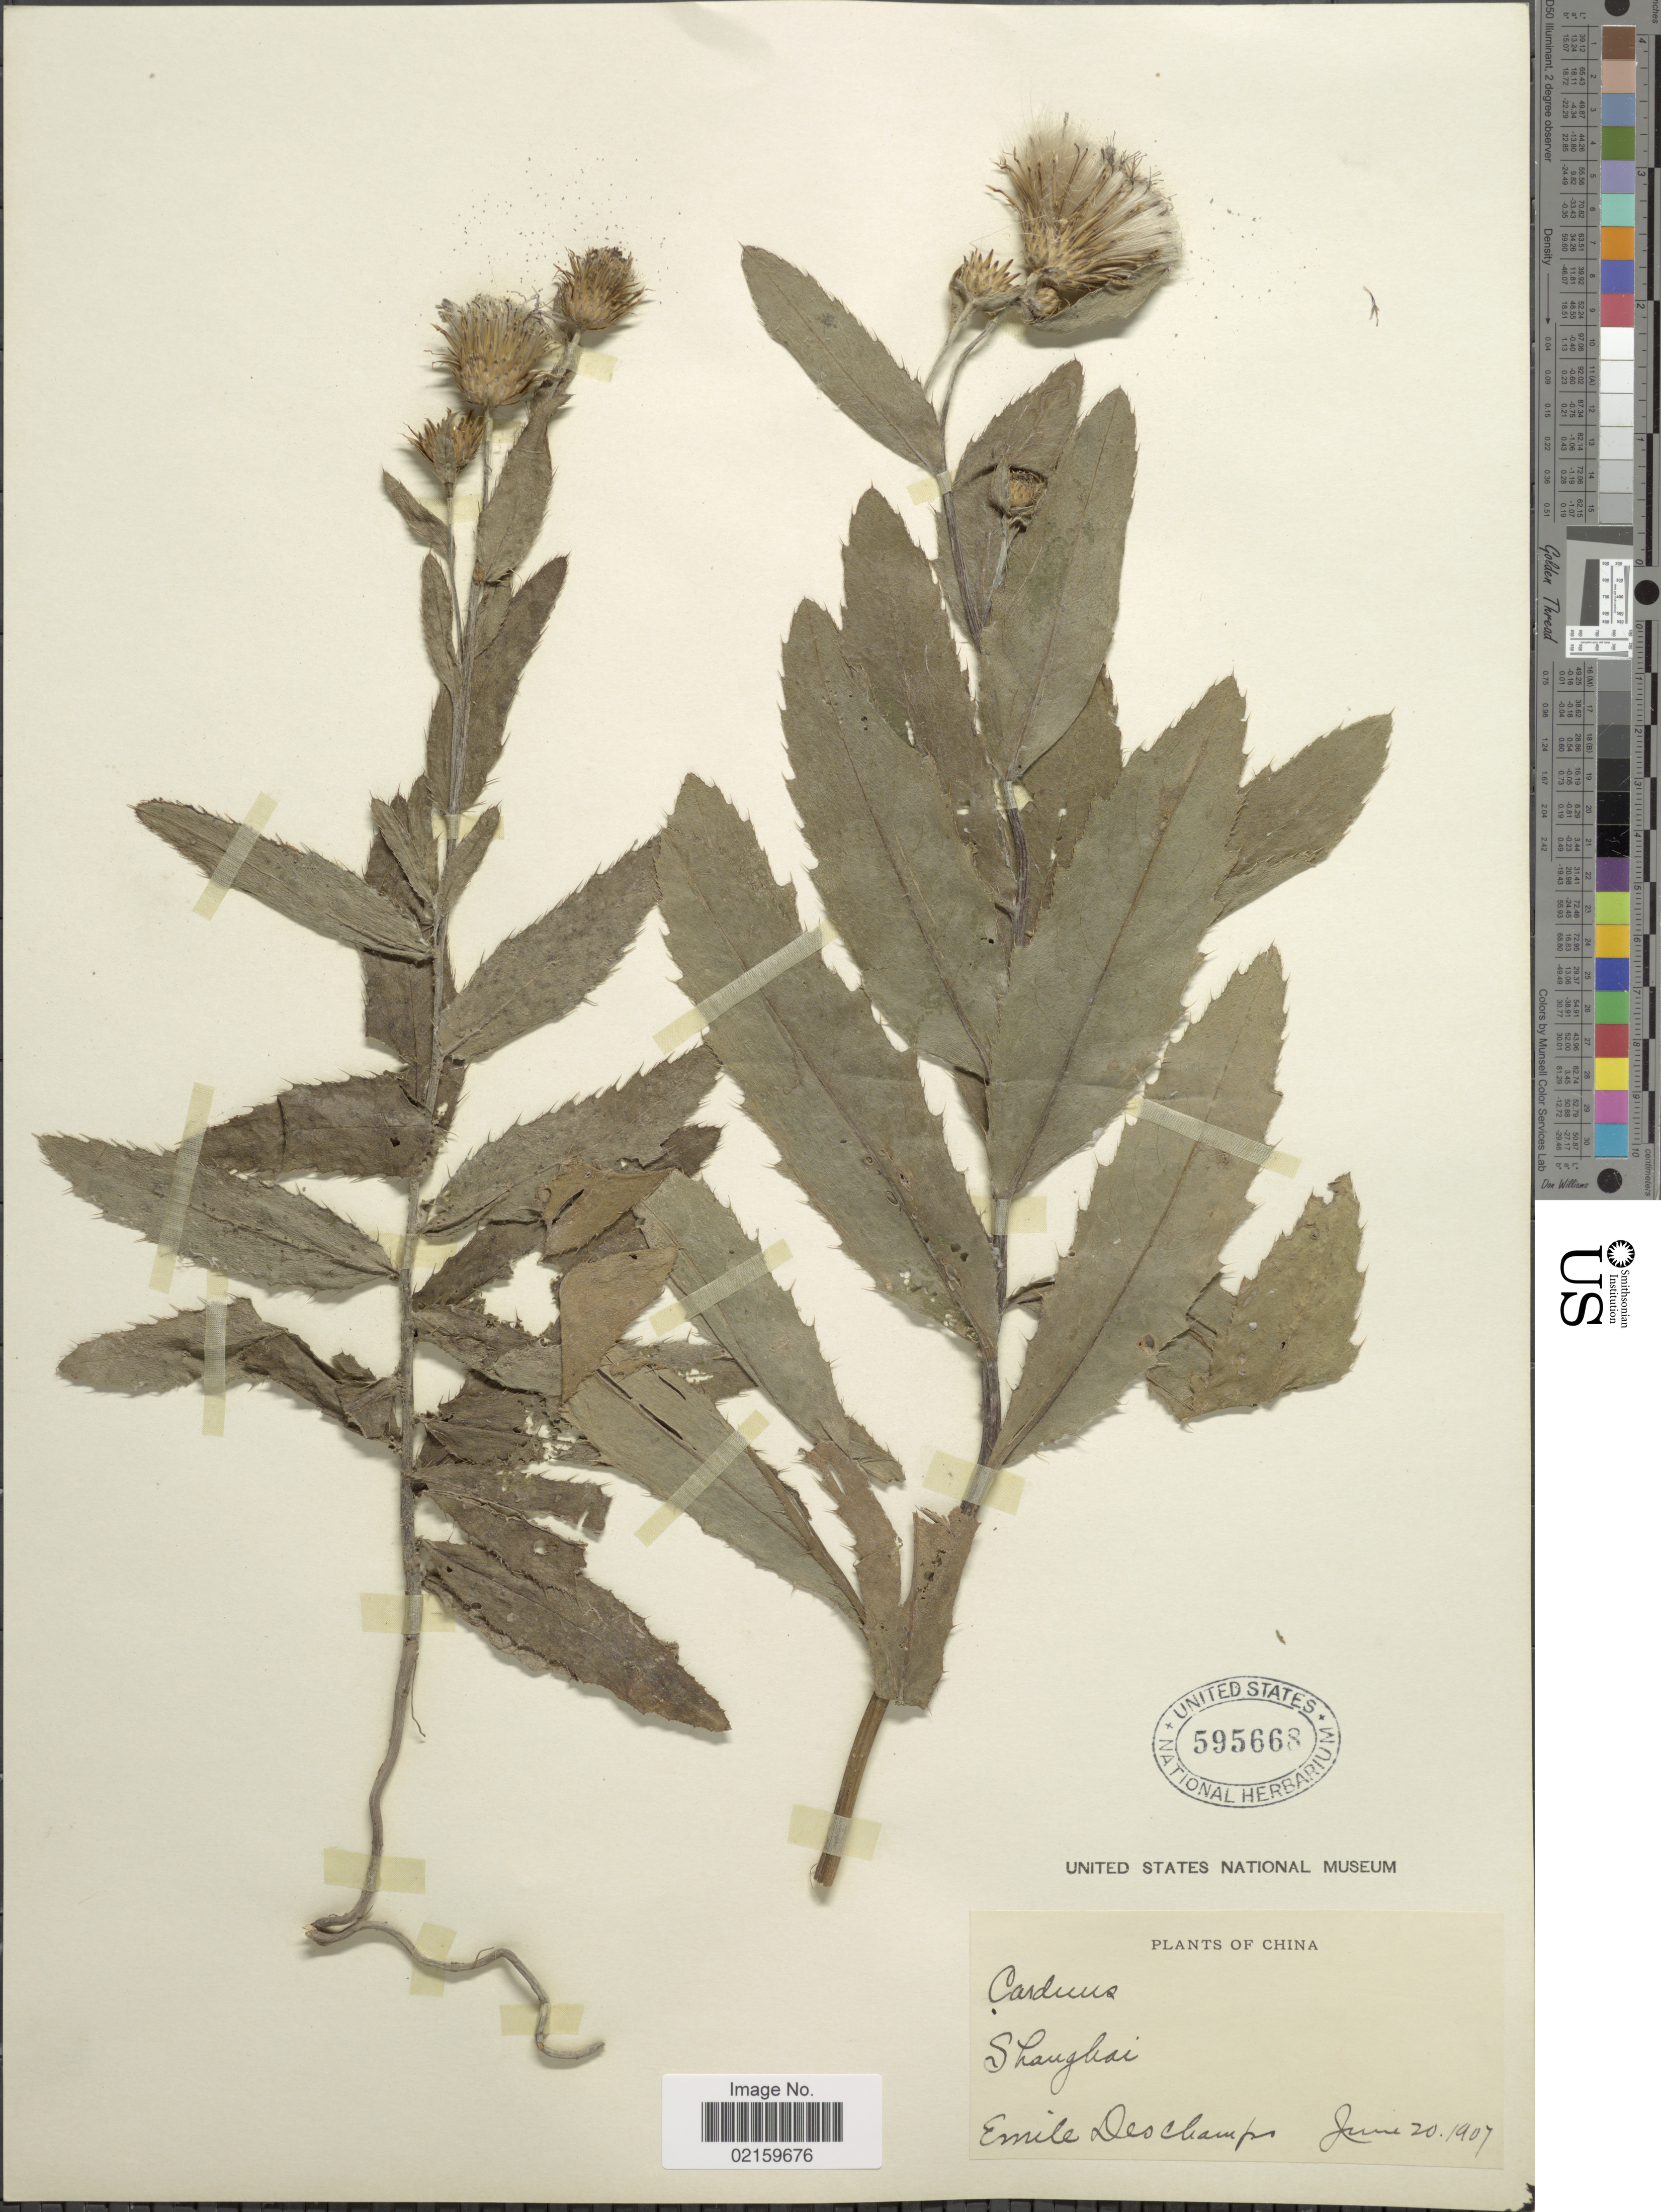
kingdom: Plantae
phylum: Tracheophyta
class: Magnoliopsida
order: Asterales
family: Asteraceae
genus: Cirsium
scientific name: Cirsium sp.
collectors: E. Deschamps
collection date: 1907-06-20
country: China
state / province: Shanghai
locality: Shanghai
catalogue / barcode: US 595668